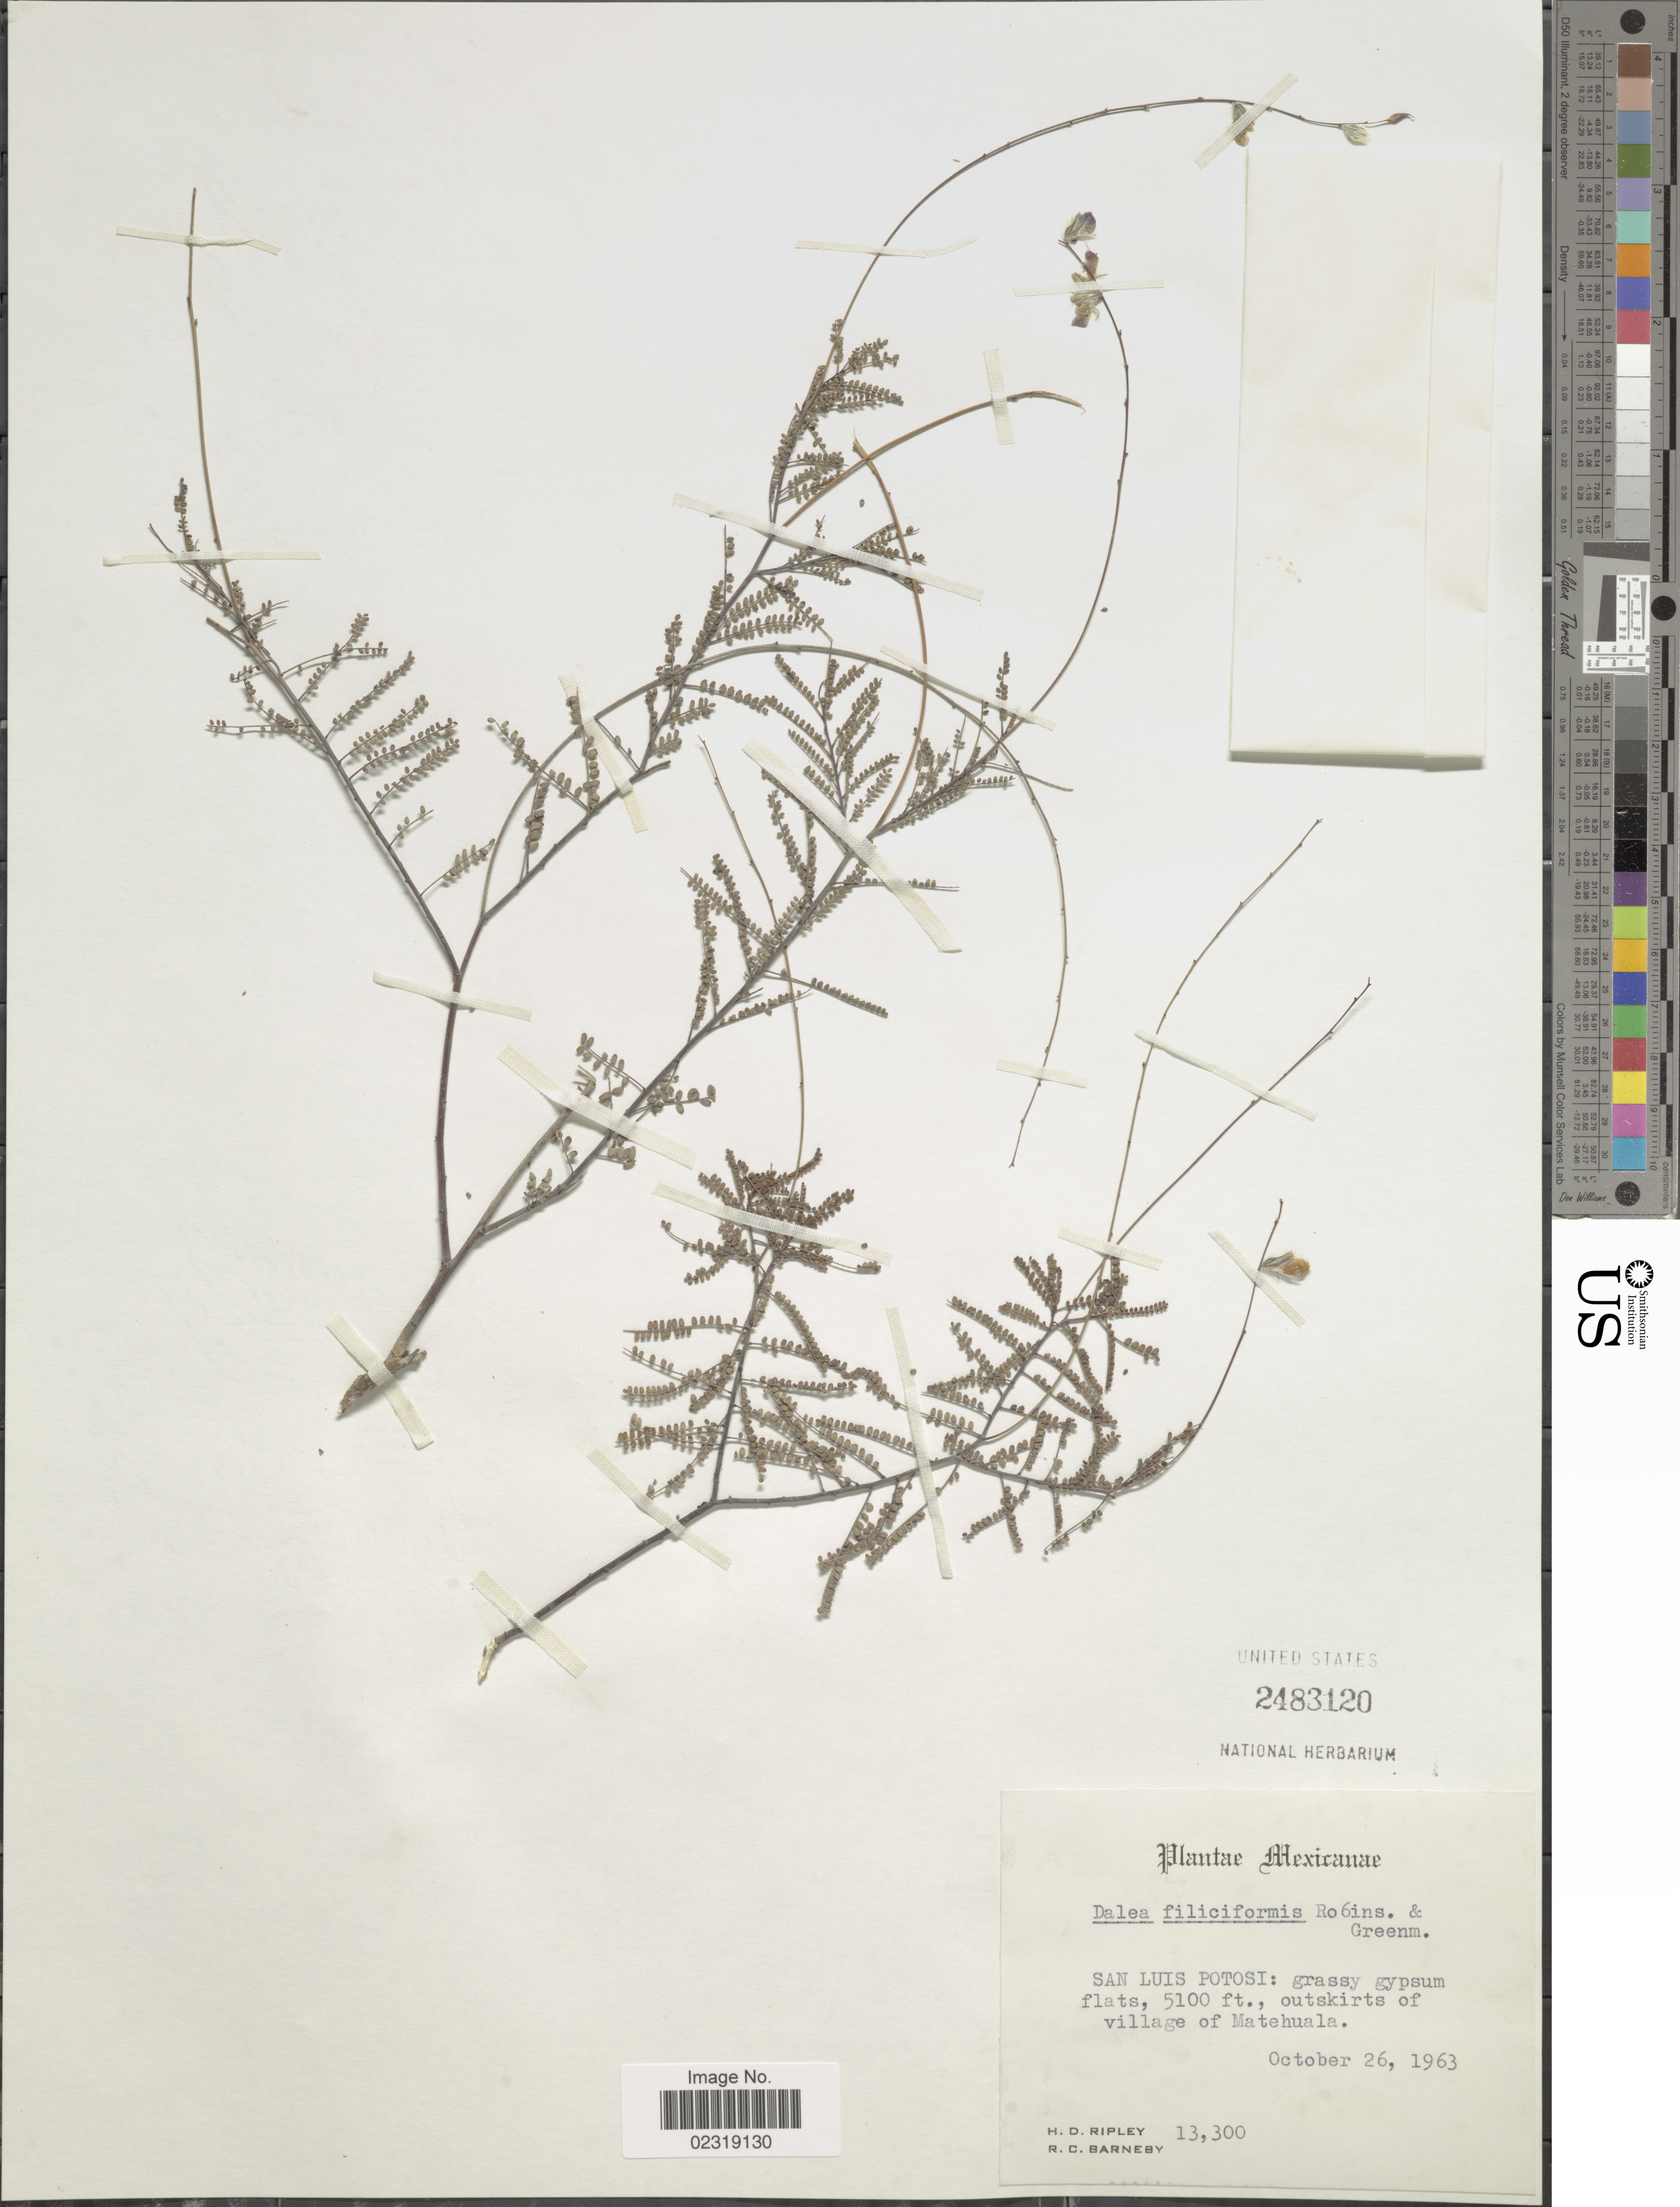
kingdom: Plantae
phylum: Tracheophyta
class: Magnoliopsida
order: Fabales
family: Fabaceae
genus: Dalea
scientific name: Dalea filiciformis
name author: B.L. Rob. & Greenm.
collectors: H. Ripley & R. C. Barneby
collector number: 13300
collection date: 1963-10-26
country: Mexico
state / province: San Luis Potosí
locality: San Luis Potosi: outskirts of village of Matehuala.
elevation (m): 1554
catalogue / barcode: US 2483120